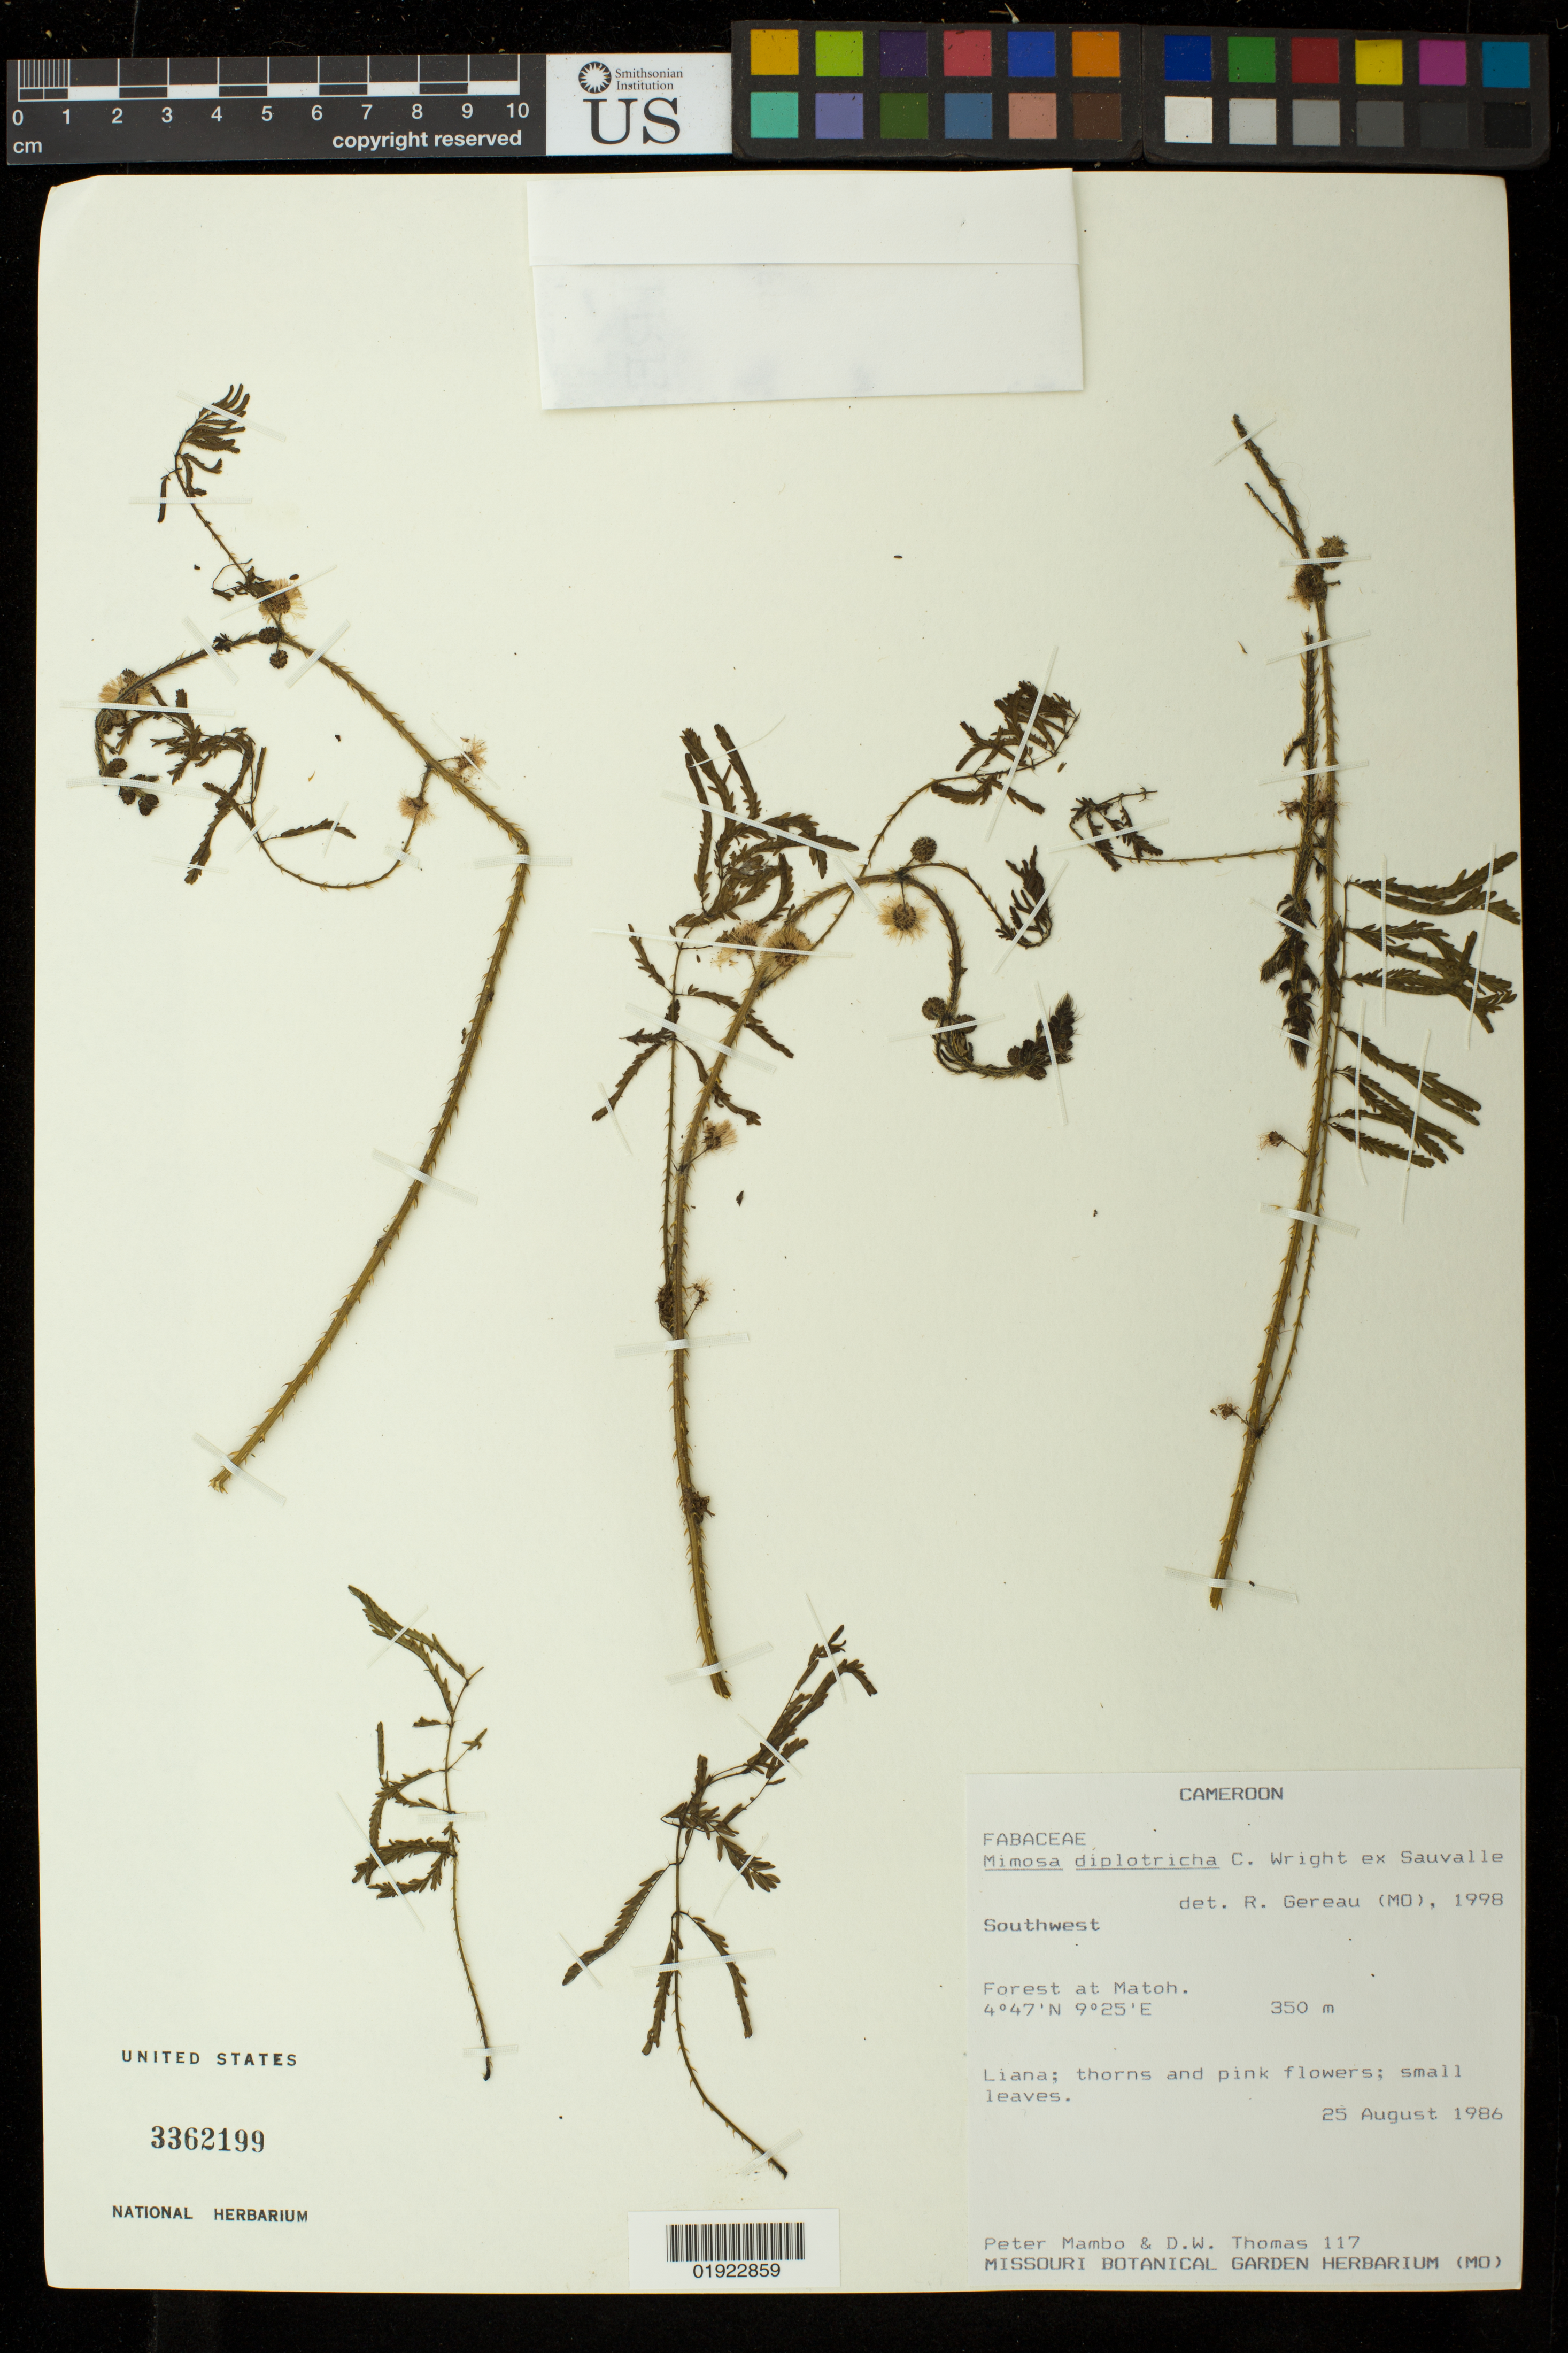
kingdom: Plantae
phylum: Tracheophyta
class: Magnoliopsida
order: Fabales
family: Fabaceae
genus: Mimosa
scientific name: Mimosa diplotricha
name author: C. Wright in Sauvalle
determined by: Gereau, R.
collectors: P. Mambo & D. W. Thomas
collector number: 117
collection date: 1986-08-25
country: Cameroon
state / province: Sud-Ouest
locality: Forest at Matoh.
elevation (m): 350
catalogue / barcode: US 3362199